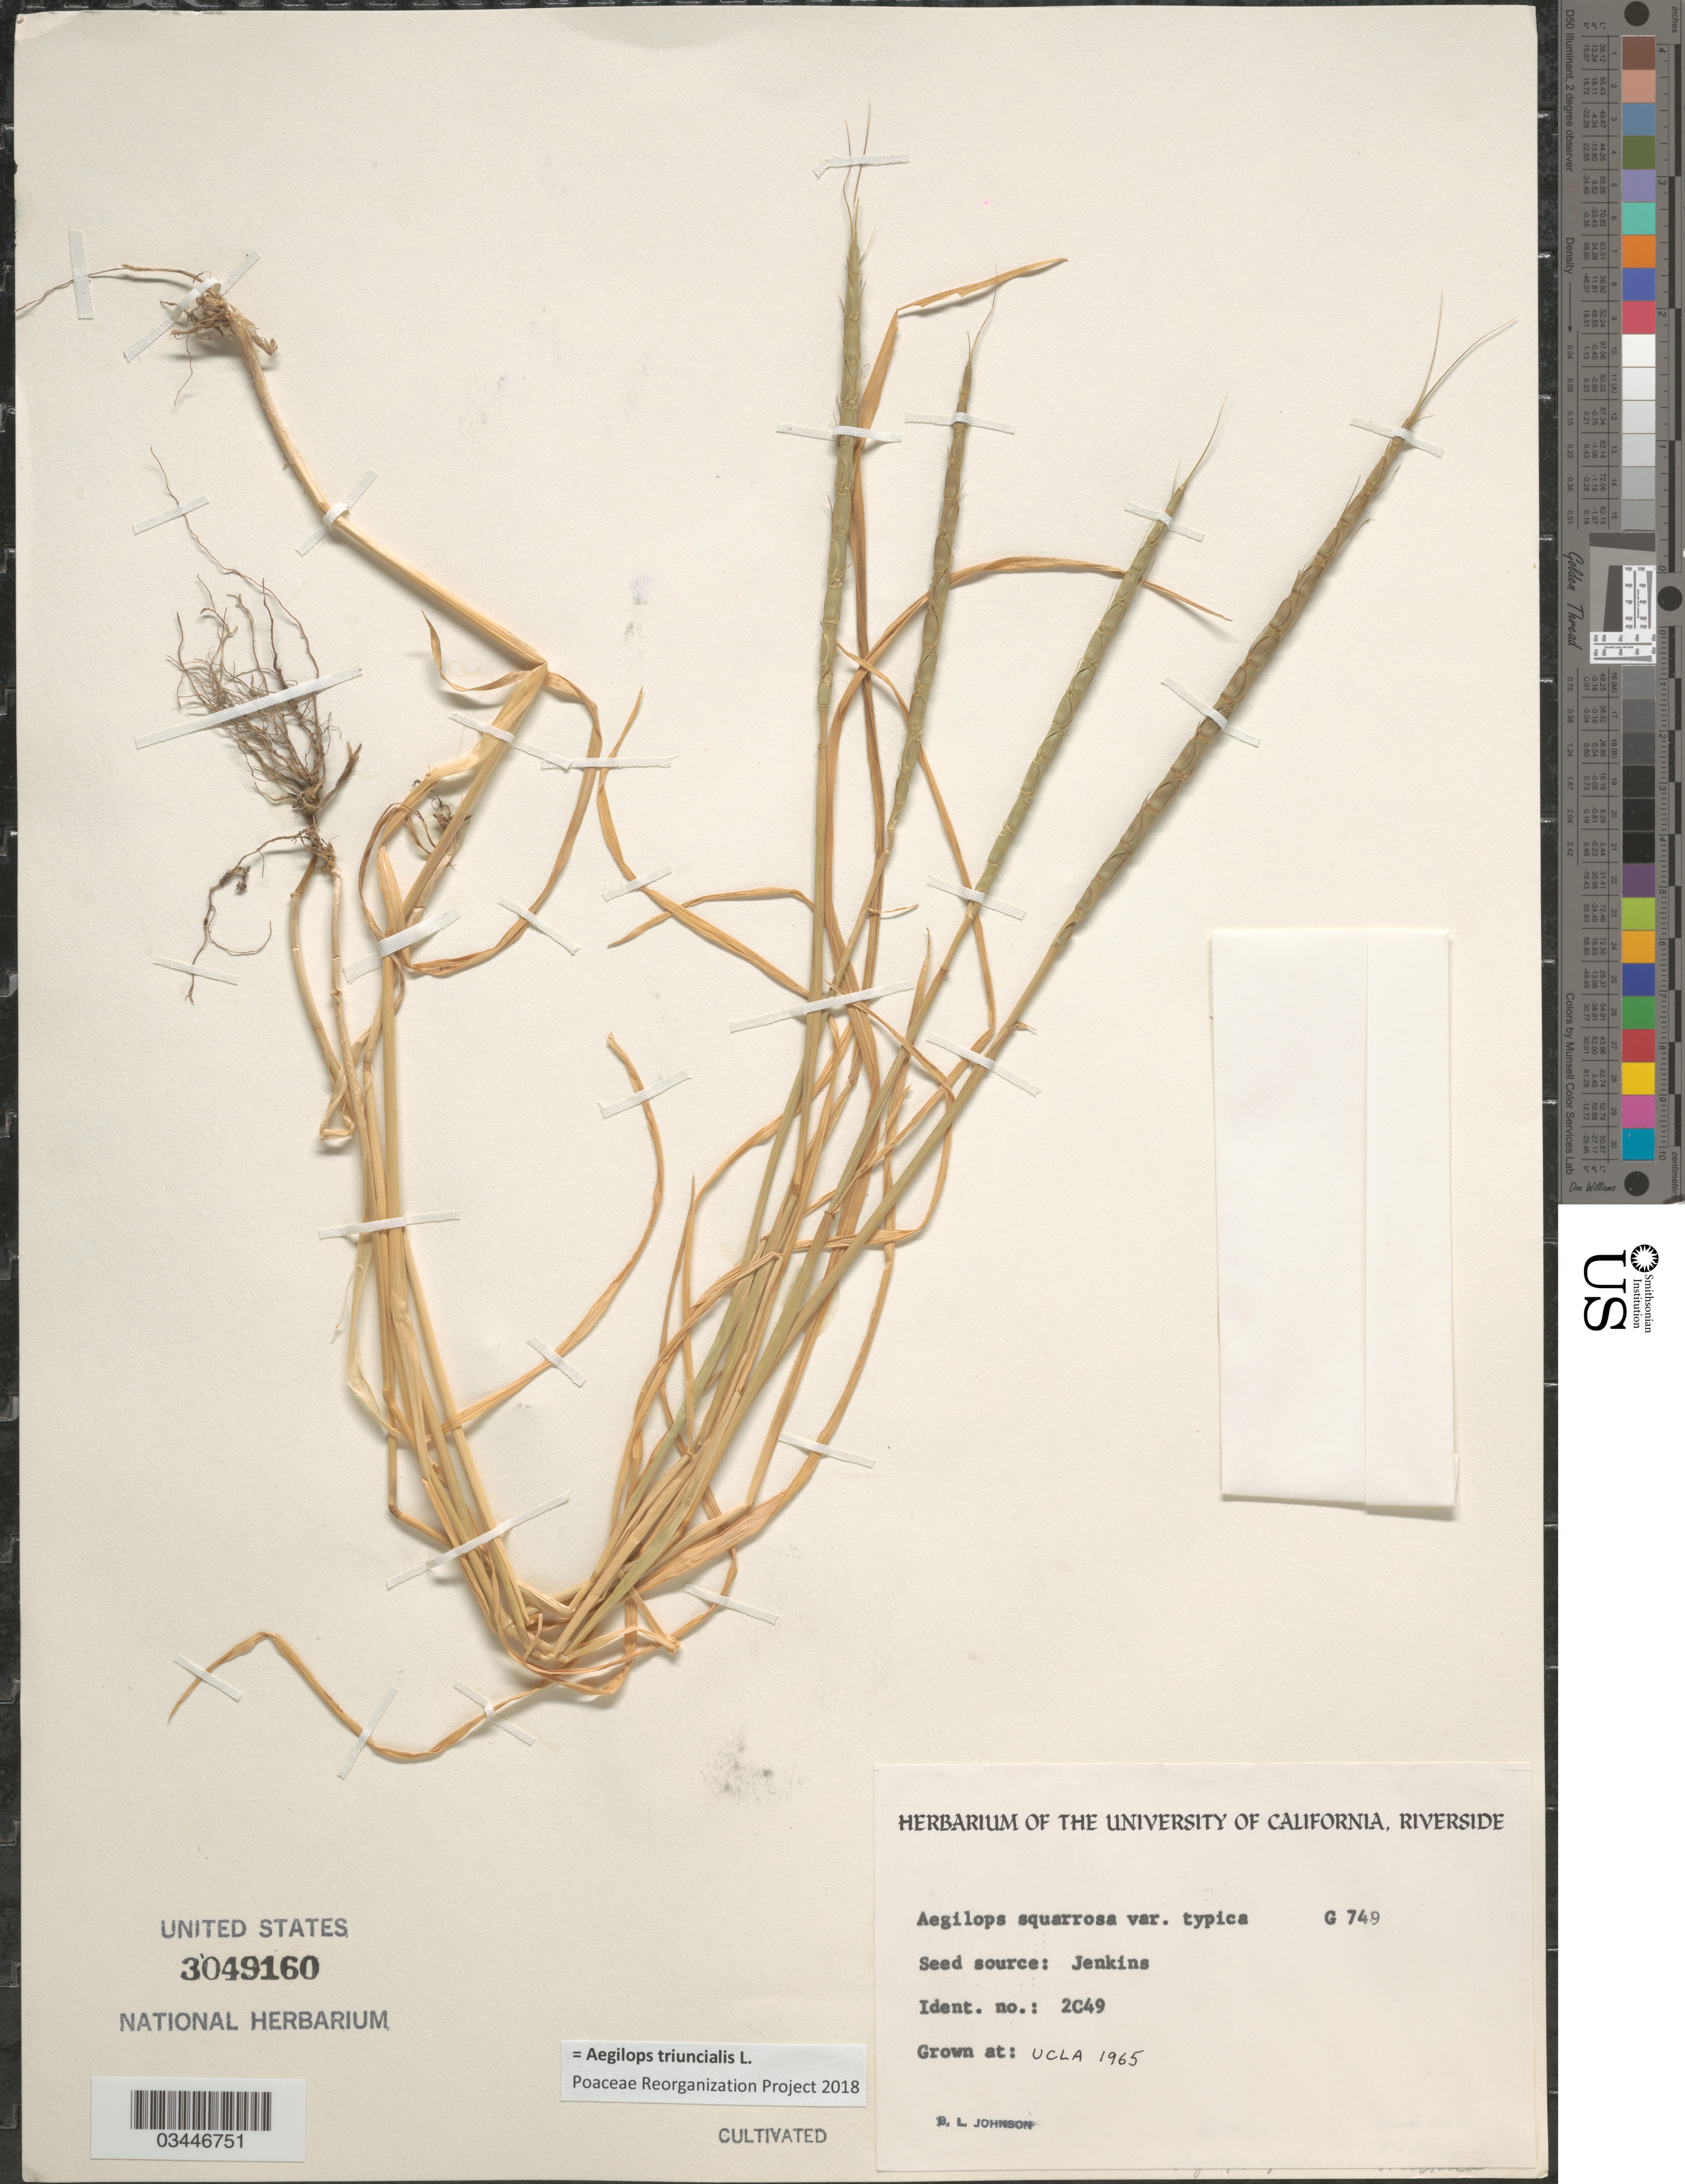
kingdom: Plantae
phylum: Tracheophyta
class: Liliopsida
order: Poales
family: Poaceae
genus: Aegilops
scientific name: Aegilops triuncialis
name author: L.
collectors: B. Johnson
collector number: G749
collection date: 1965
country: United States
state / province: California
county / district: Los Angeles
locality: UCLA.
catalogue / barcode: US 3049160